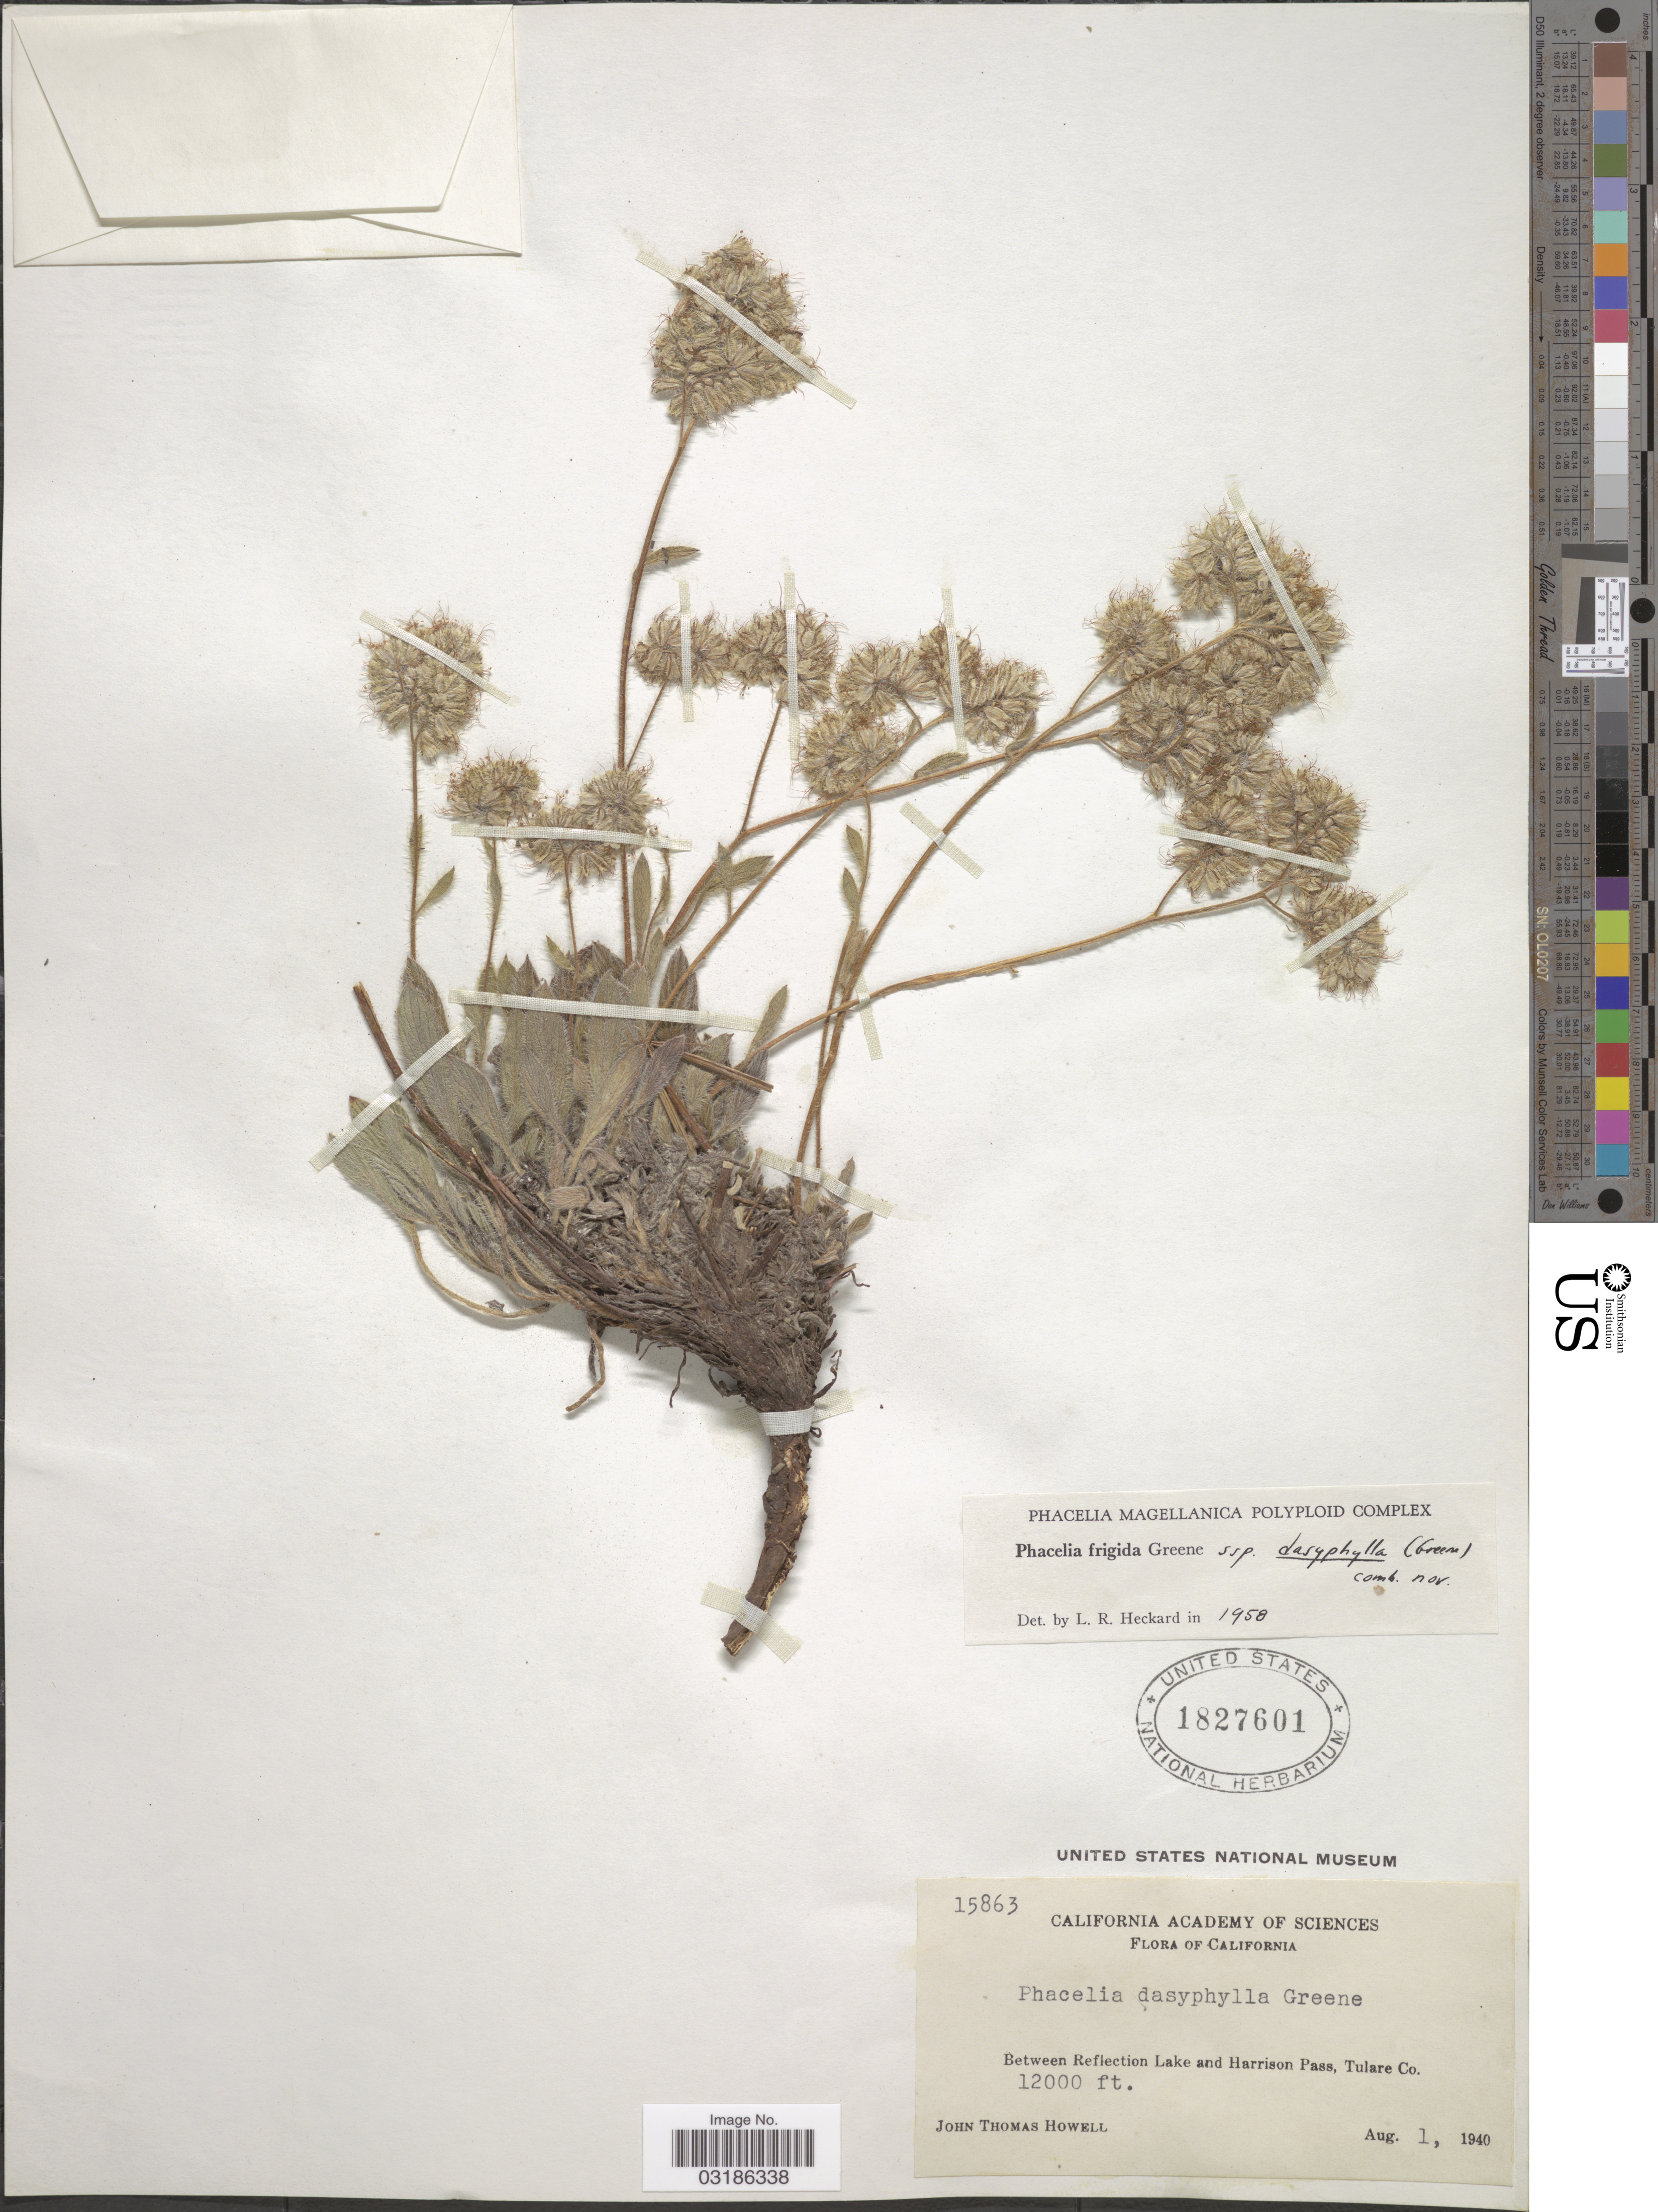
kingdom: Plantae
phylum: Tracheophyta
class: Magnoliopsida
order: Boraginales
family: Hydrophyllaceae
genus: Phacelia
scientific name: Phacelia frigida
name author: Greene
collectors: J. T. Howell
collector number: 15863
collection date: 1940-08-01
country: United States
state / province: California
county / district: Tulare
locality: Between Reflection Lake and Harrison Pass, Tulare Co.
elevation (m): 3658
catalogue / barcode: US 1827601